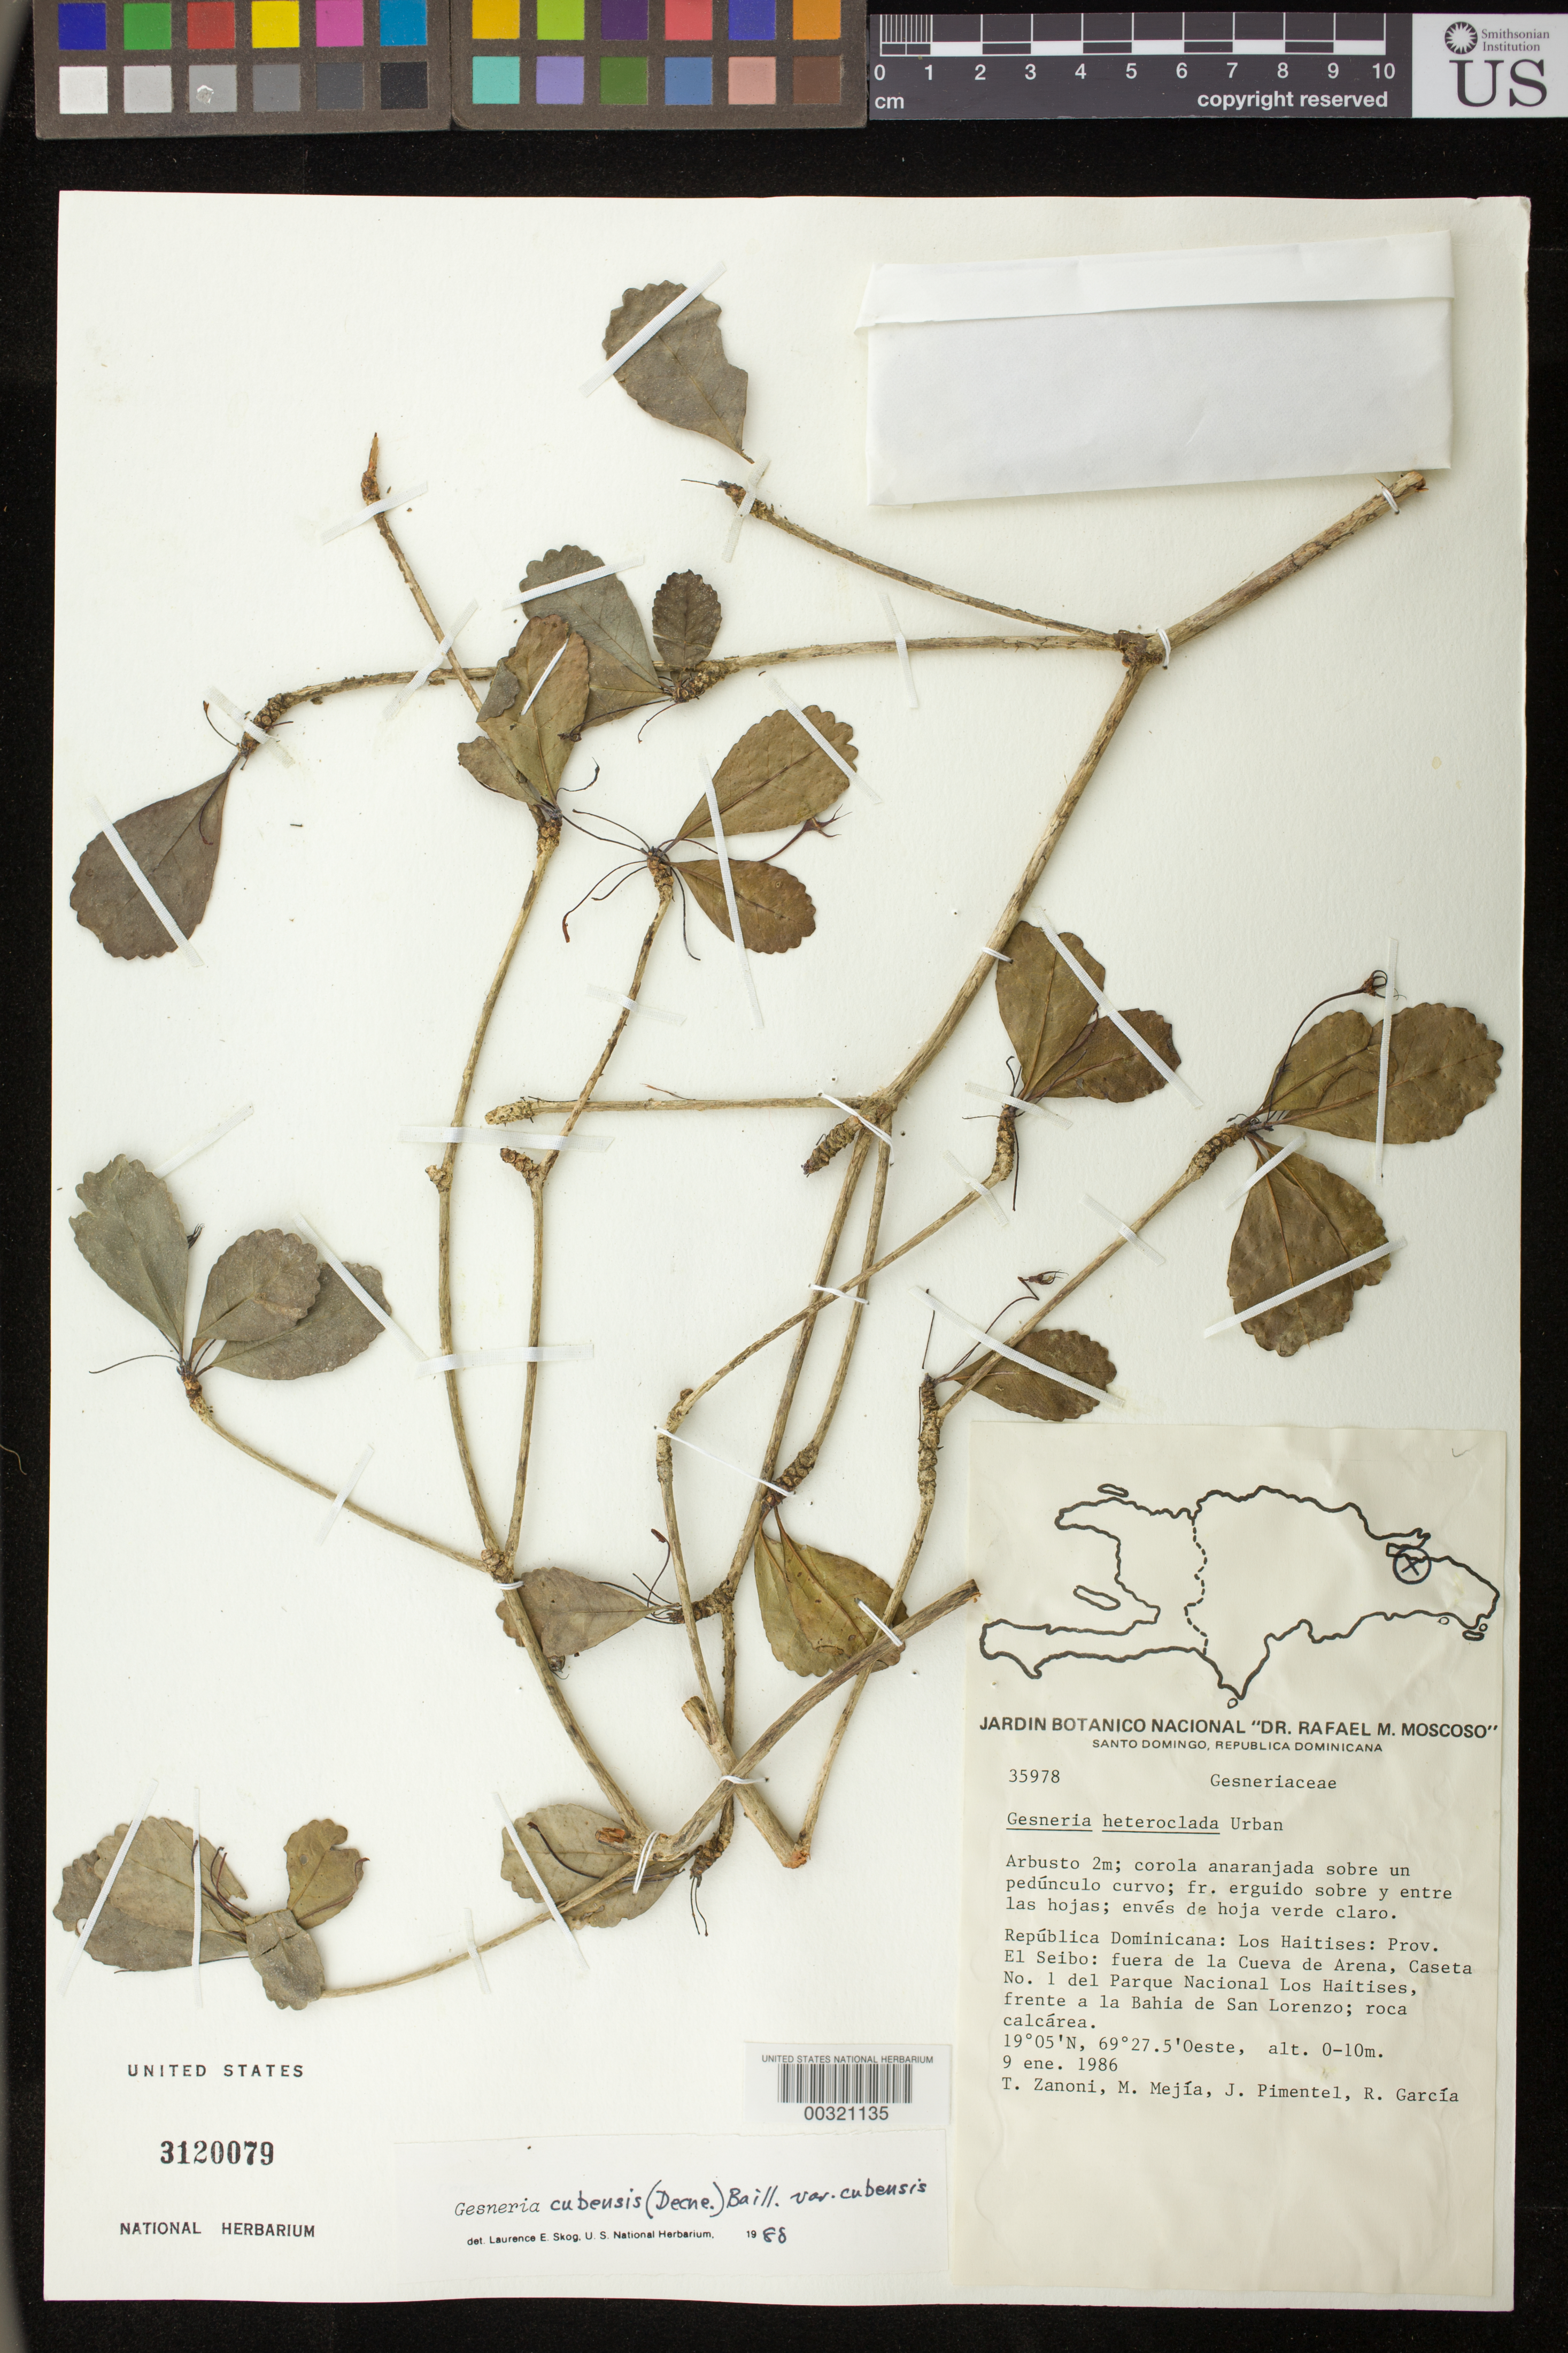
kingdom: Plantae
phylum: Tracheophyta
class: Magnoliopsida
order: Lamiales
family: Gesneriaceae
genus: Gesneria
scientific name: Gesneria cubensis var. cubensis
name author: (Decne.) Baill.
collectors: T. A. Zanoni, M. Mejia, J. Pimentel & R. García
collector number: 35978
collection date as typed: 09 Jan 1986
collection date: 1986-01-09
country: Dominican Republic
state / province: El Seibo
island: Hispaniola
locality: Los Haitises, outside Cueva de Arena, …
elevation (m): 0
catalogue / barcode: US 3120079